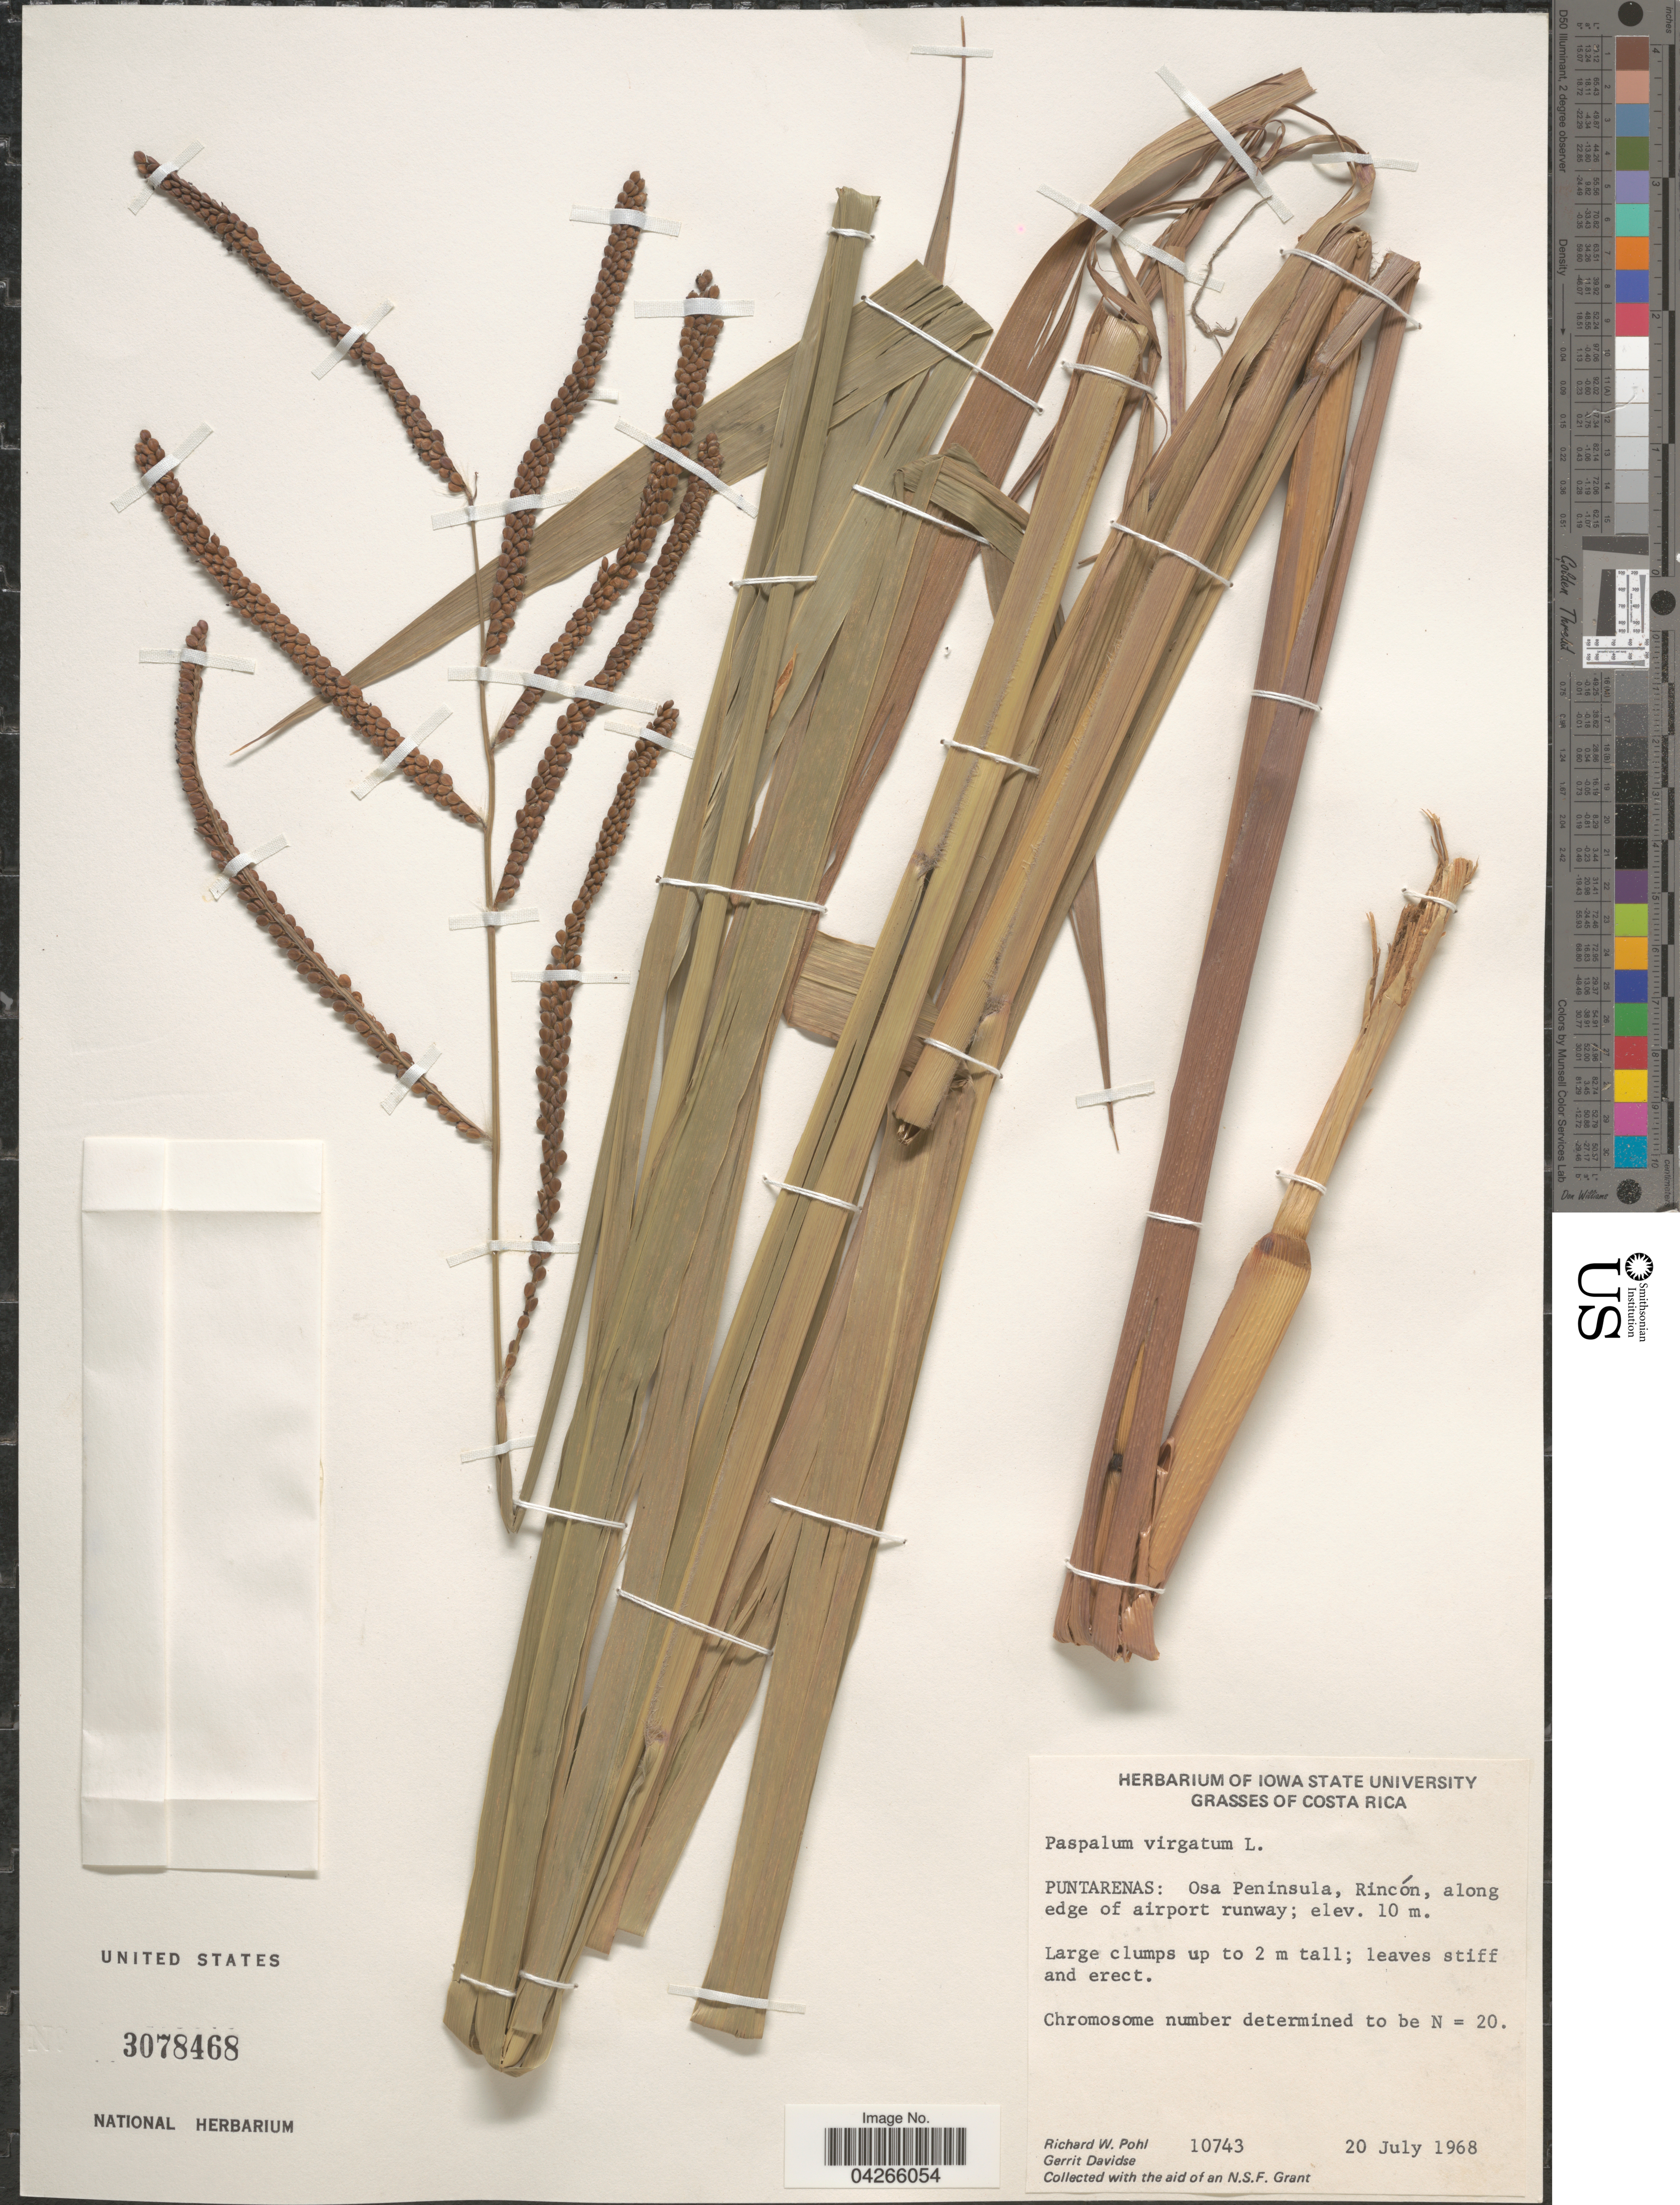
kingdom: Plantae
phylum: Tracheophyta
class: Liliopsida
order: Poales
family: Poaceae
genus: Paspalum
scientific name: Paspalum virgatum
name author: L.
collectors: R. W. Pohl & G. Davidse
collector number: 10743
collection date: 1968-07-20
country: Costa Rica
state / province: Puntarenas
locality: Osa Peninsula, Rincón, along edge of airport runway.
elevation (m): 10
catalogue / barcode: US 3078468